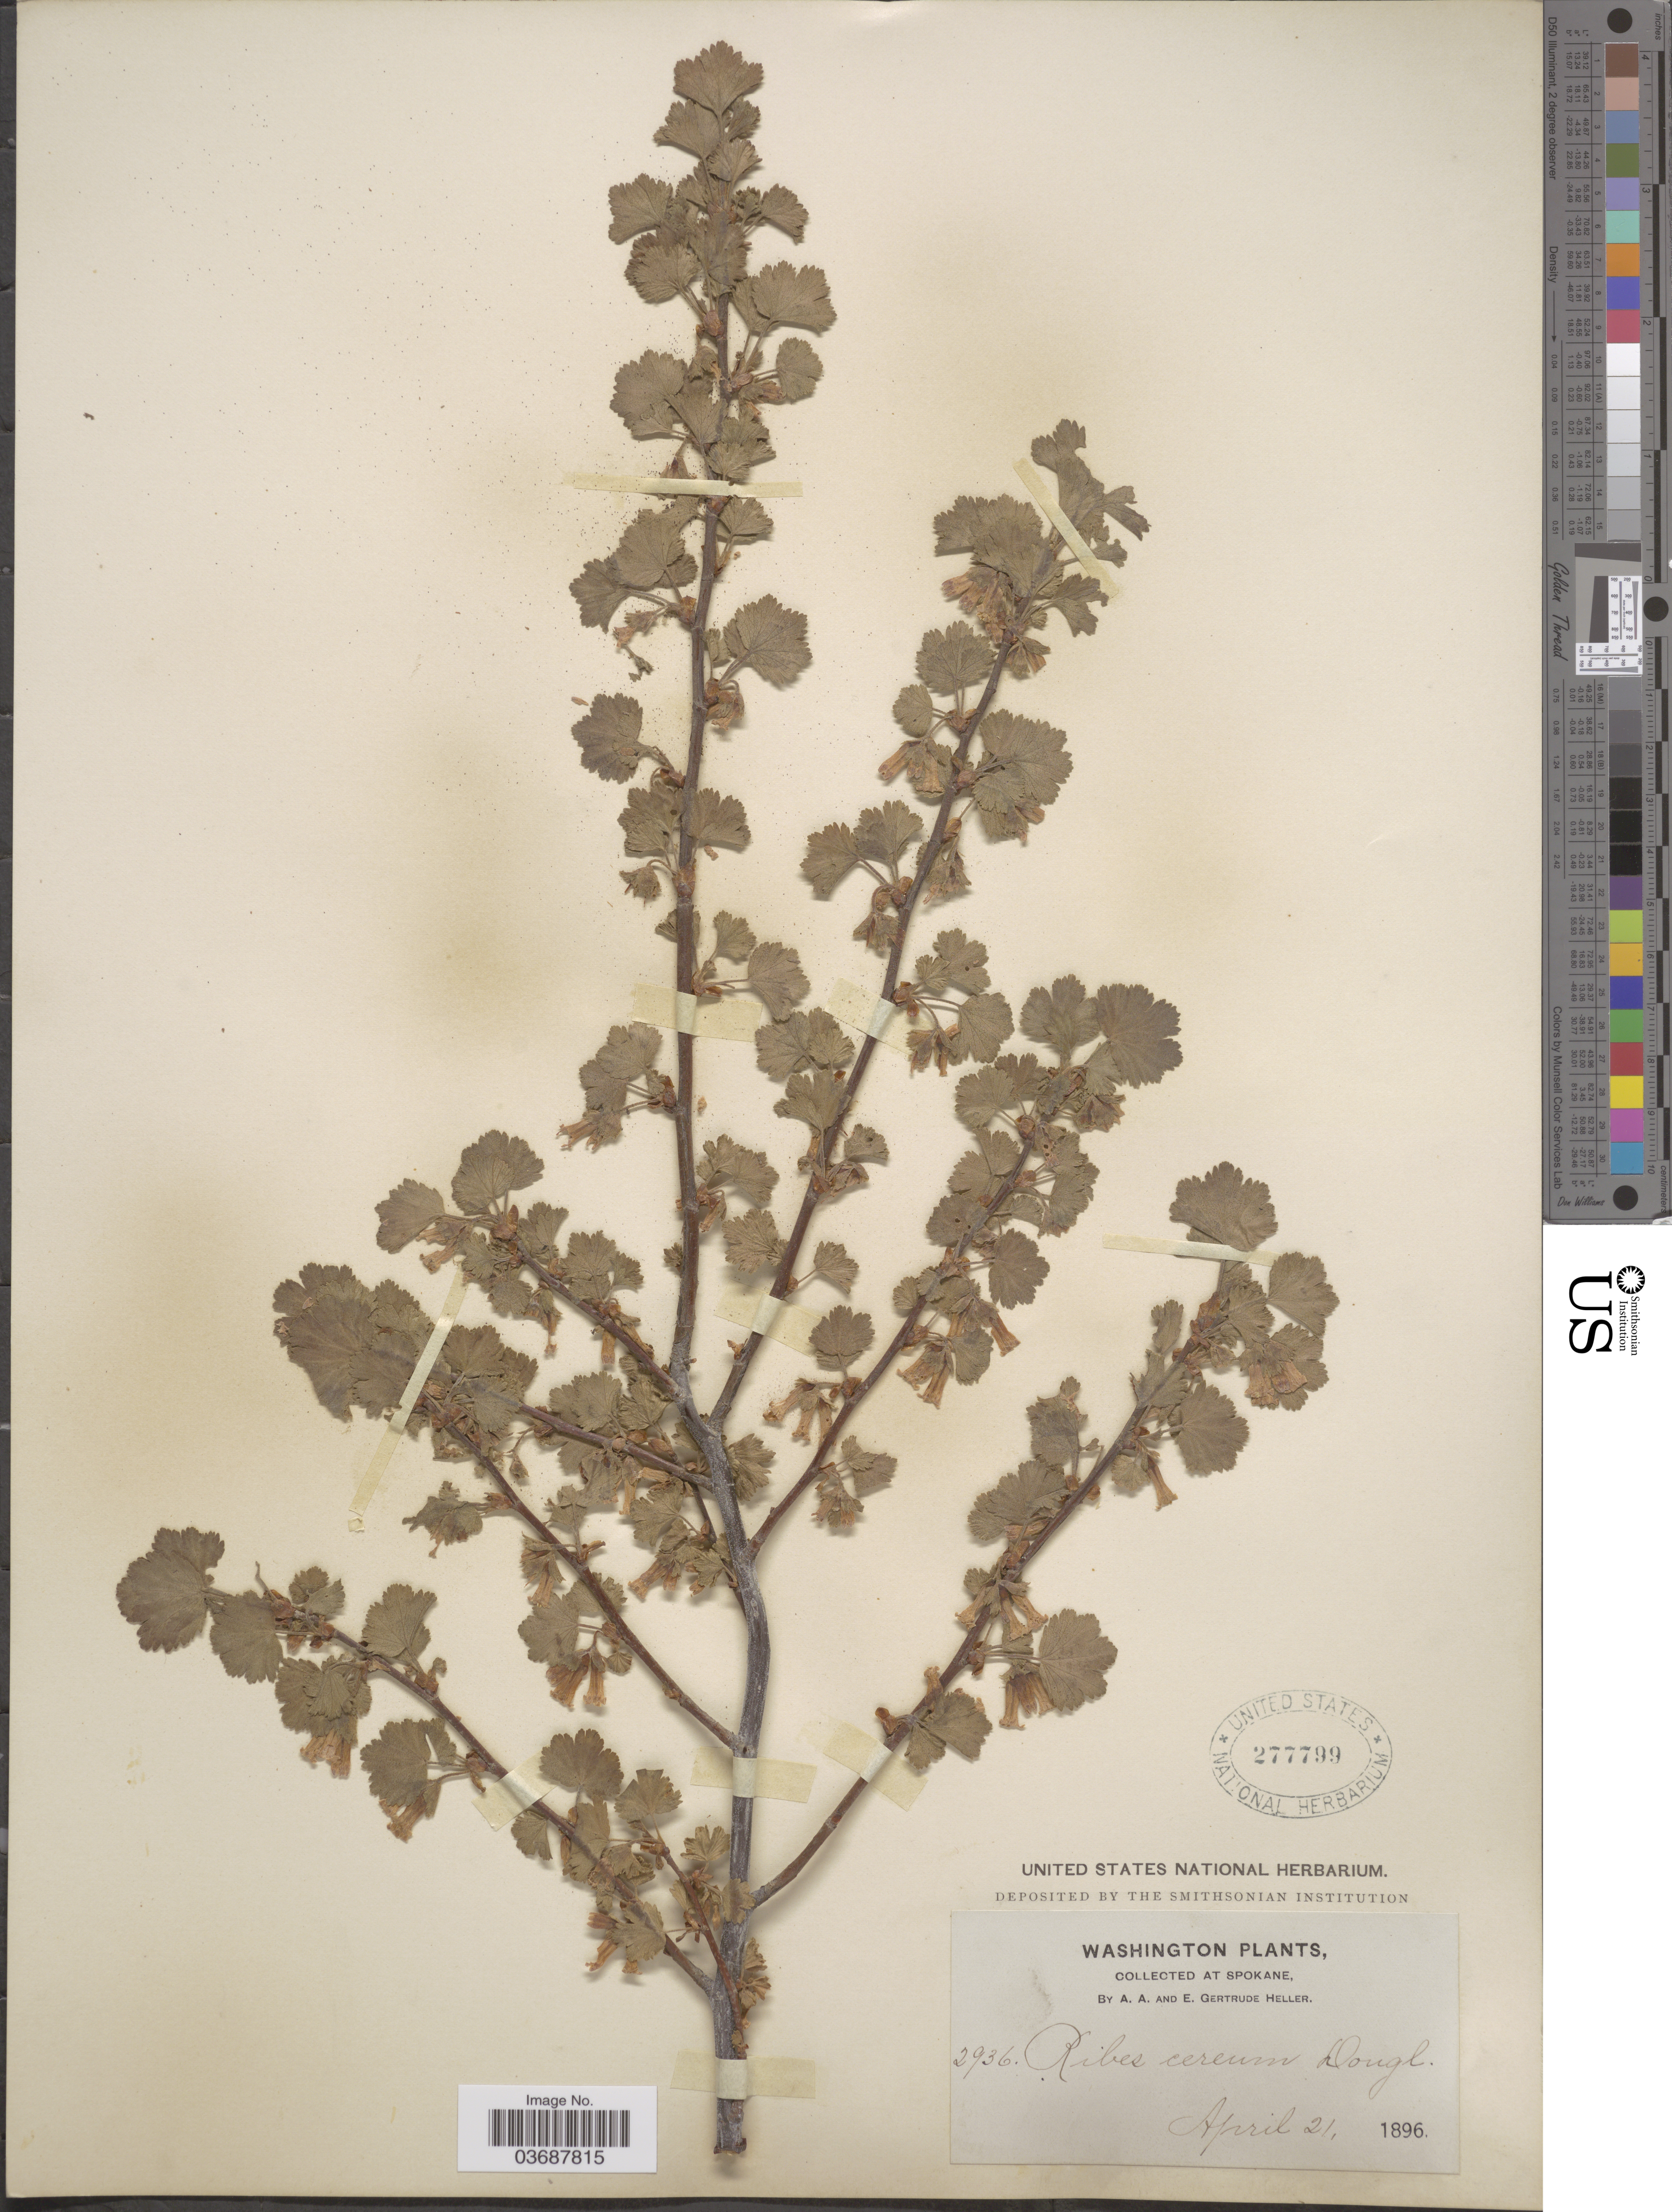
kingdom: Plantae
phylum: Tracheophyta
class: Magnoliopsida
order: Saxifragales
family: Grossulariaceae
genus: Ribes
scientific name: Ribes inebrians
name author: Lindl.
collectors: A. A. Heller & E. G. Heller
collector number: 2936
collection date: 1896-04-21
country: United States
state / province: Washington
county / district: Spokane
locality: Spokane.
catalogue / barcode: US 277799